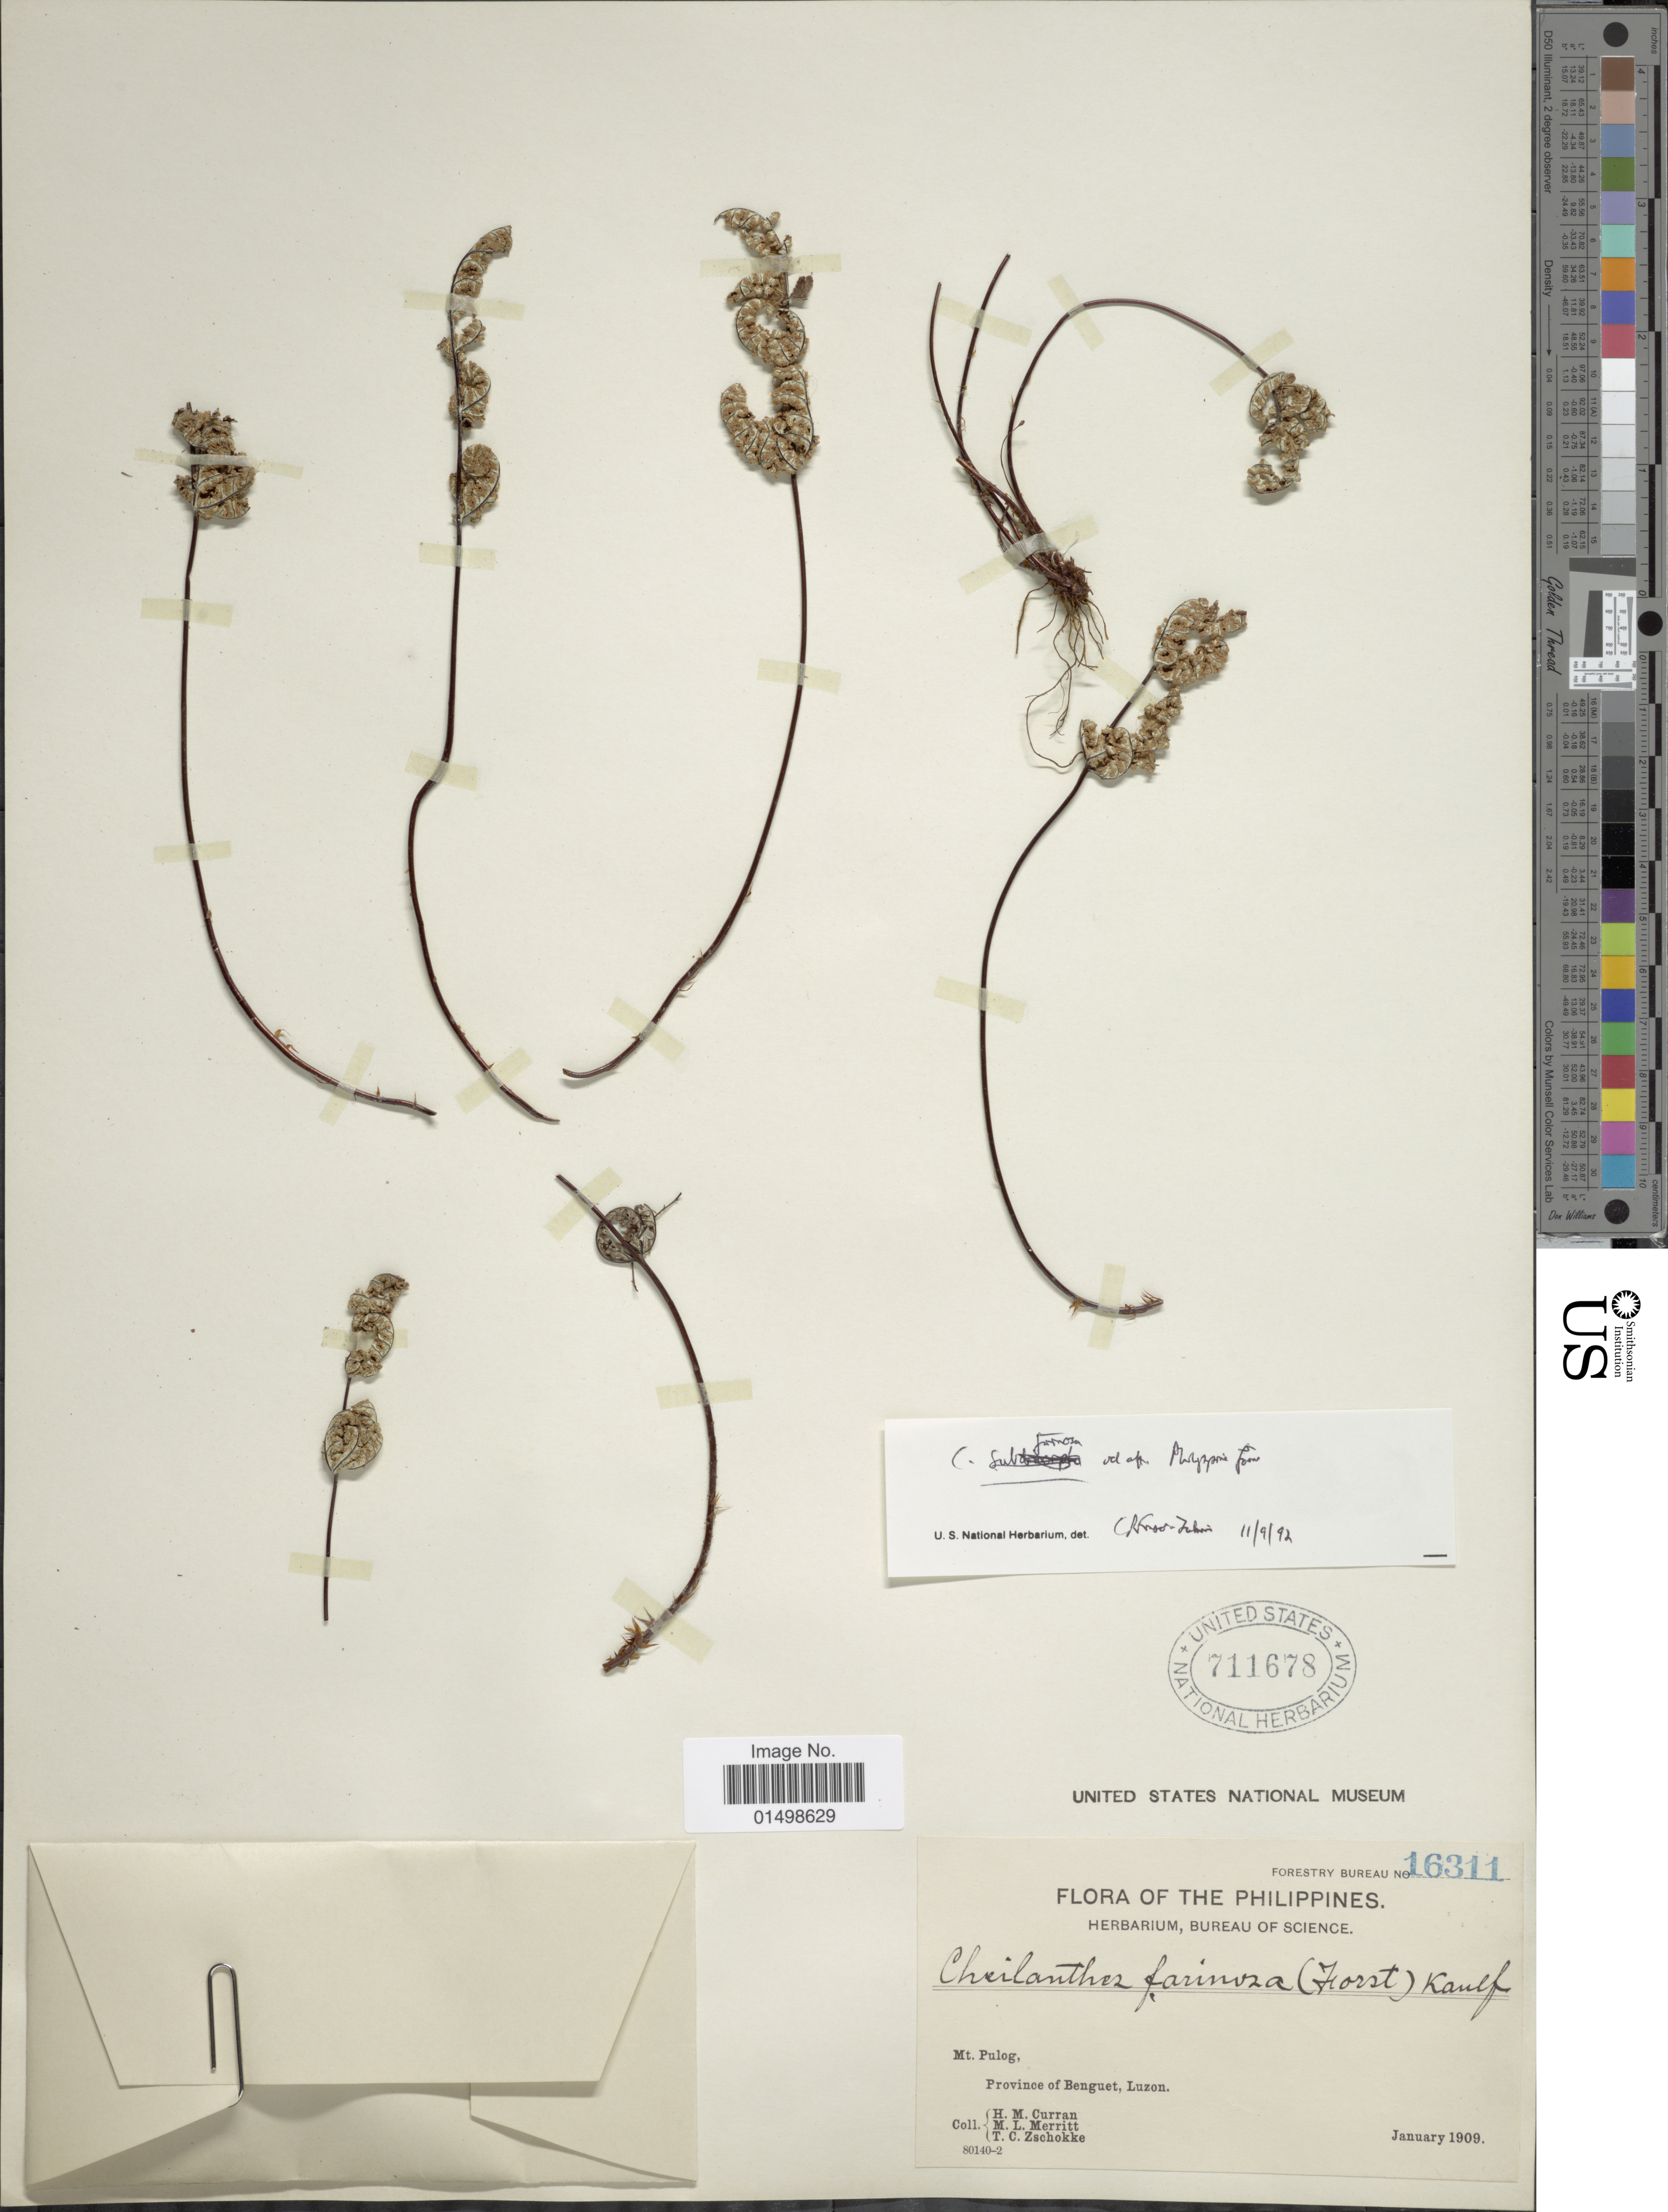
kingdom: Plantae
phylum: Tracheophyta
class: Polypodiopsida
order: Polypodiales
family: Pteridaceae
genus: Aleuritopteris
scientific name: Aleuritopteris farinosa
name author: (Forssk.) Fée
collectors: H. M. Curran, M. L. Merritt & T. C. Zschokke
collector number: Forestry Bureau of Science 16311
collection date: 1909-01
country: Philippines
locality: Mt. Pulog, Province of Benguet, Luzon.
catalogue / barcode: US 711678